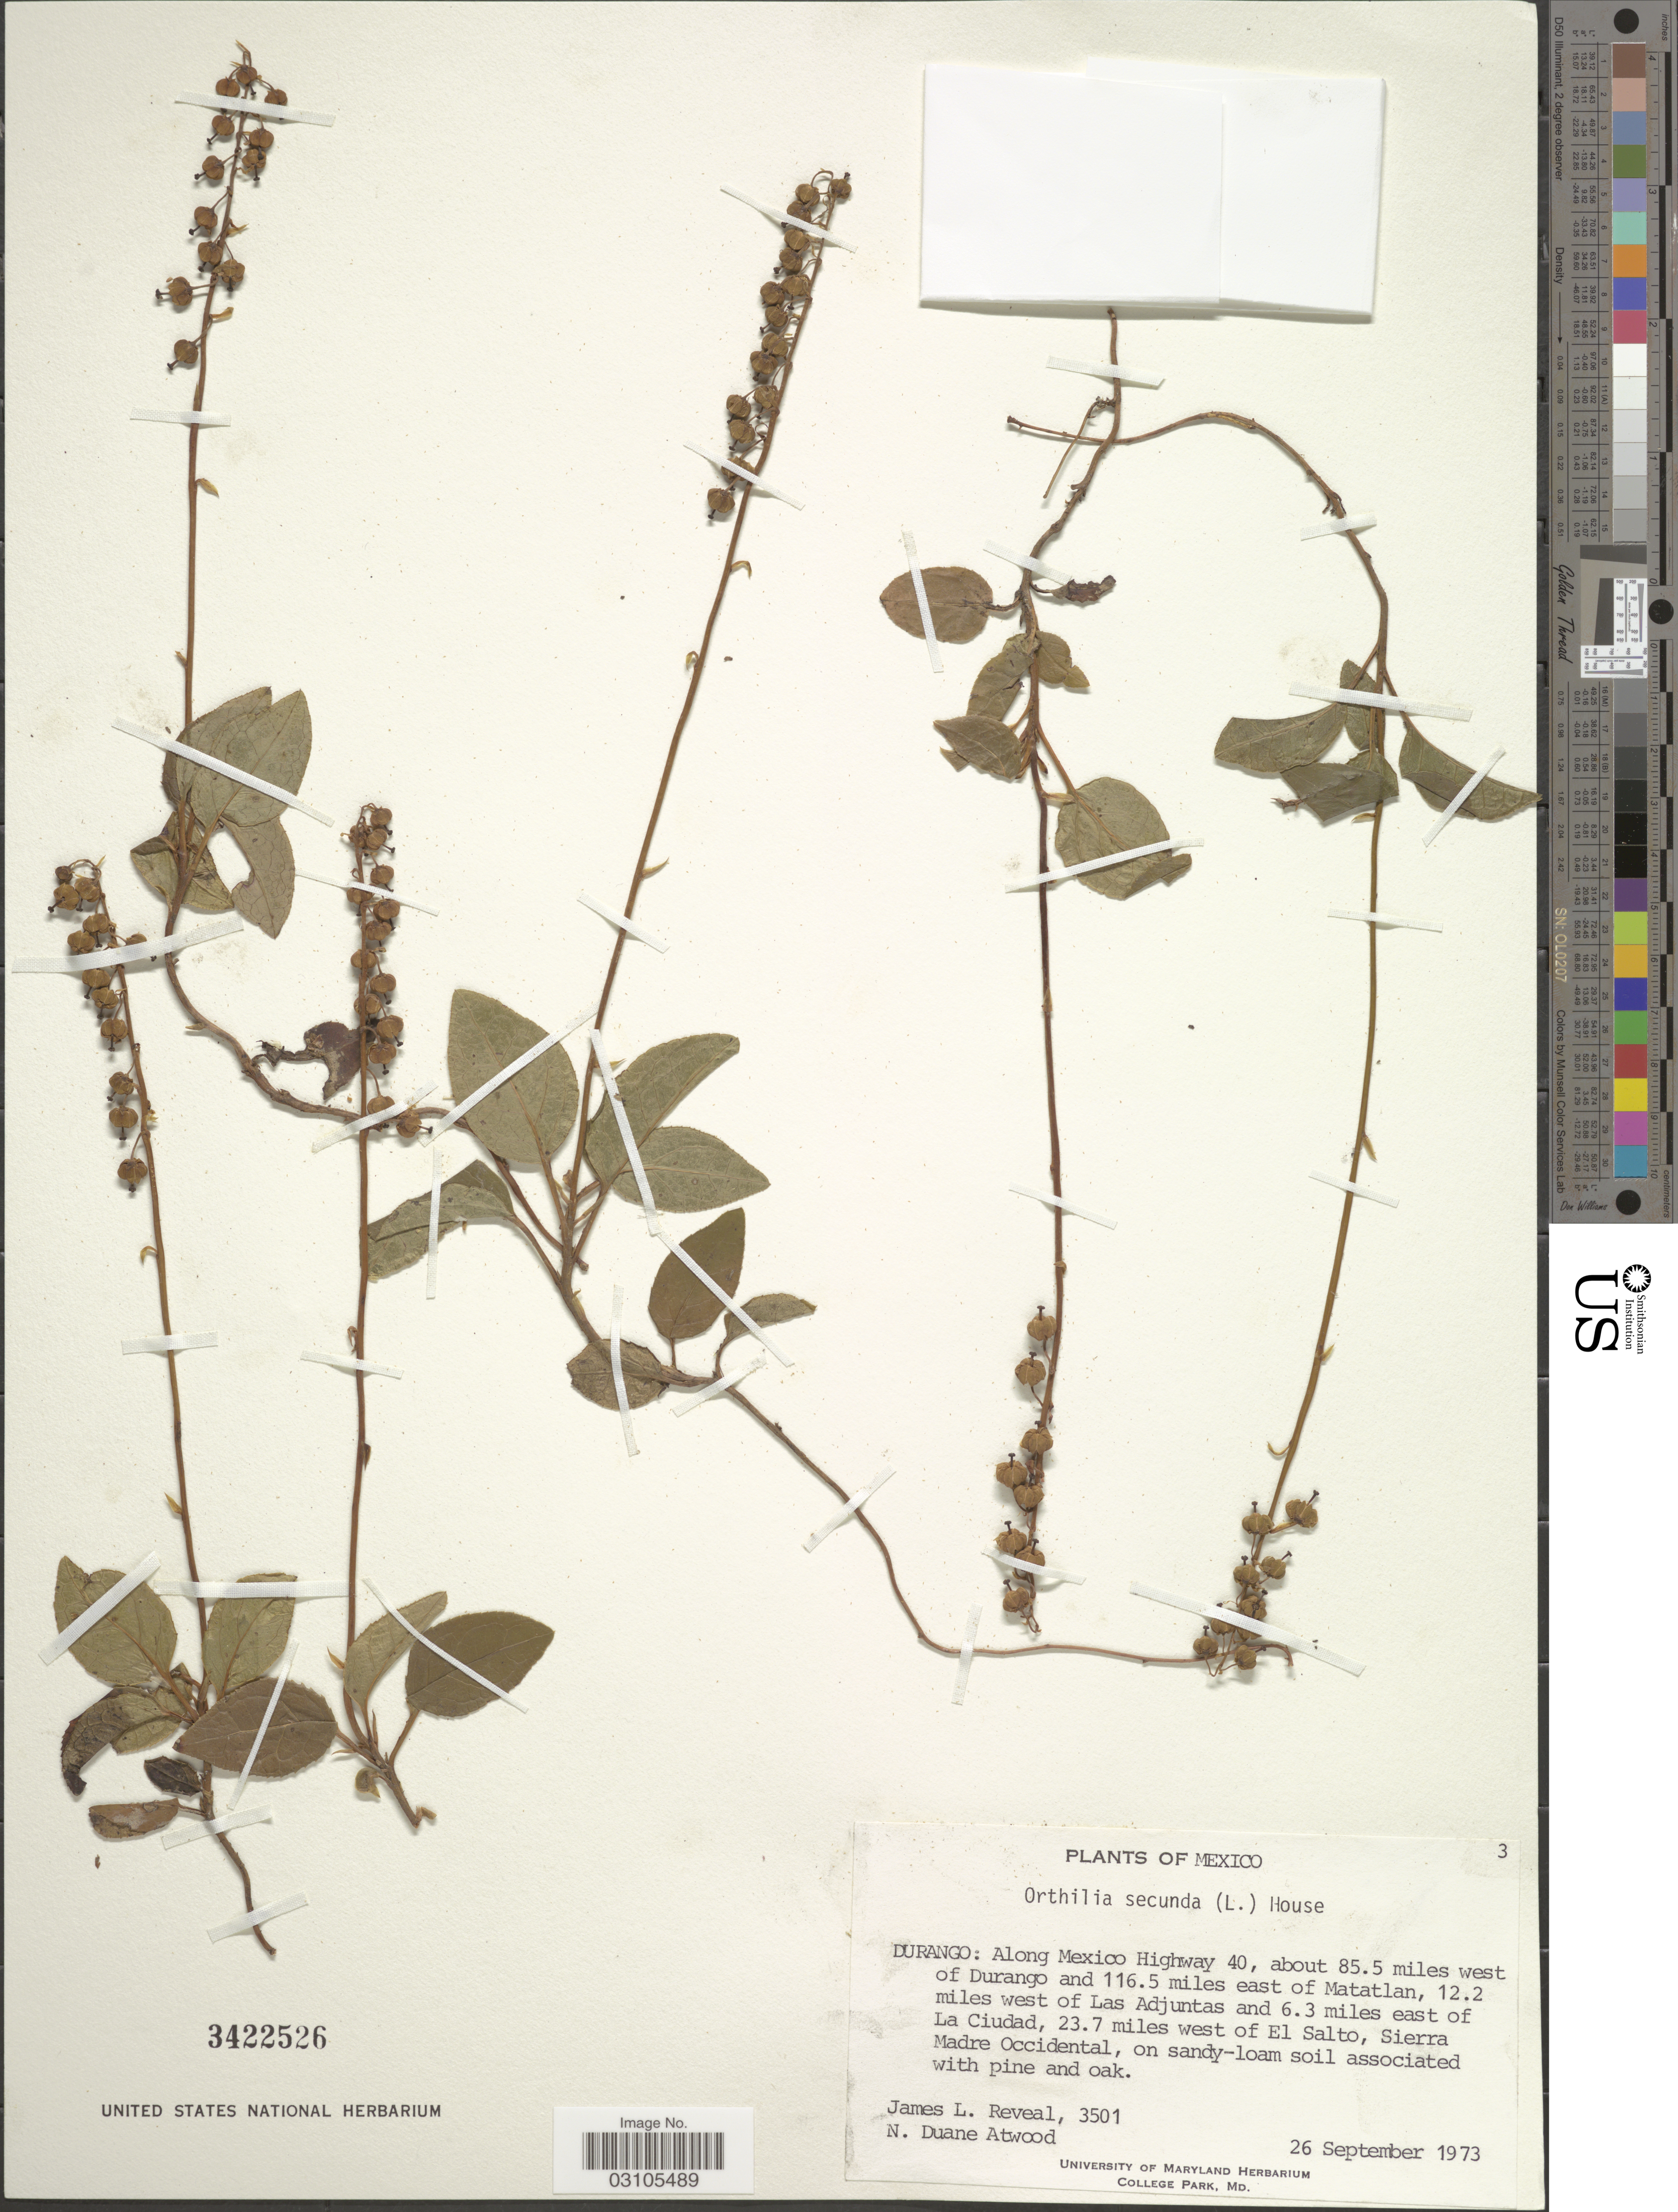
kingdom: Plantae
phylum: Tracheophyta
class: Magnoliopsida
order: Ericales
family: Ericaceae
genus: Orthilia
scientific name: Orthilia secunda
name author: (L.) House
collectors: J. L. Reveal & N. Atwood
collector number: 3501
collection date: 1973-09-26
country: Mexico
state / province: Durango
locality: Along Mexico Highway 40, about 85.5 miles west of Durango and 116.5 miles east of Matatlan, 12.2 miles west of Las Adjuntas and 6.3 miles east of La Ciudad, 23.7 miles west of El Salto, Sierra Madre Occidental.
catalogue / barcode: US 3422526